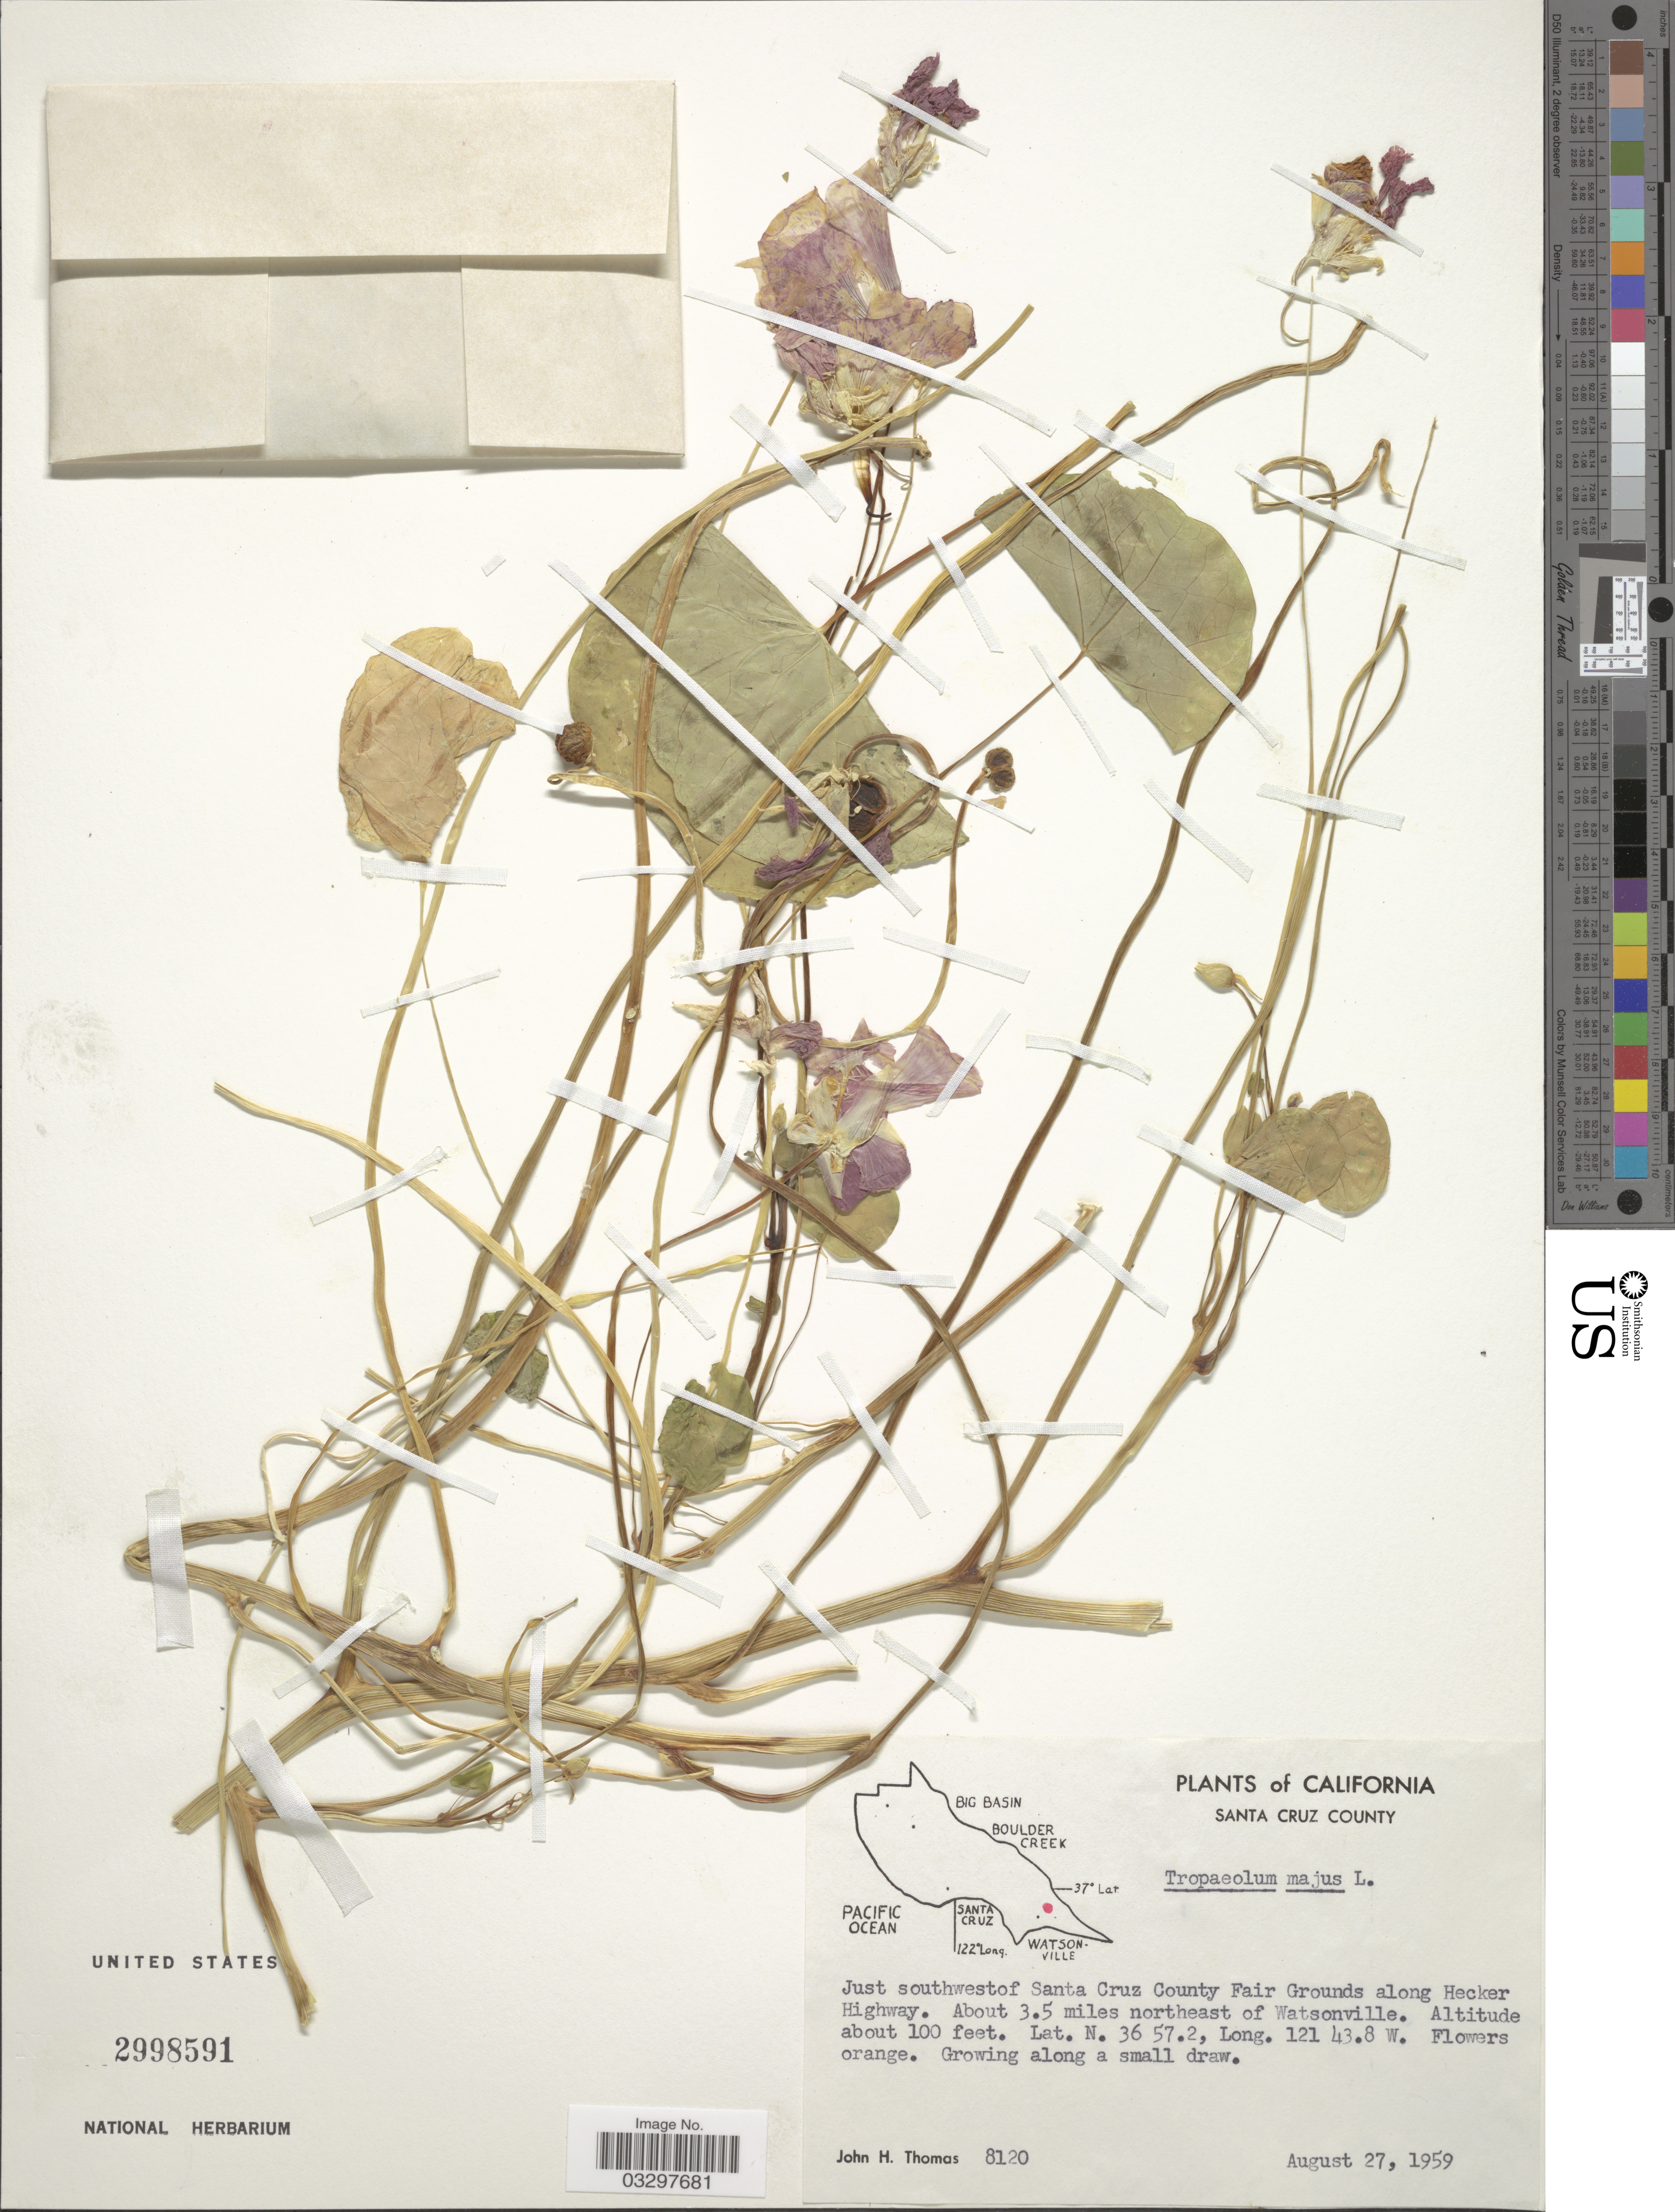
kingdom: Plantae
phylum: Tracheophyta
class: Magnoliopsida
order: Brassicales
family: Tropaeolaceae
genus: Tropaeolum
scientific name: Tropaeolum majus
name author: L.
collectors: J. H. Thomas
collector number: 8120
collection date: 1959-08-27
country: United States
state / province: California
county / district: Santa Cruz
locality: Santa Cruz County. Just southwestof Santa Cruz County Fair Grounds along Hecker Highway. About 3.5 miles northeast of Watsonville.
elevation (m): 30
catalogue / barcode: US 2998591